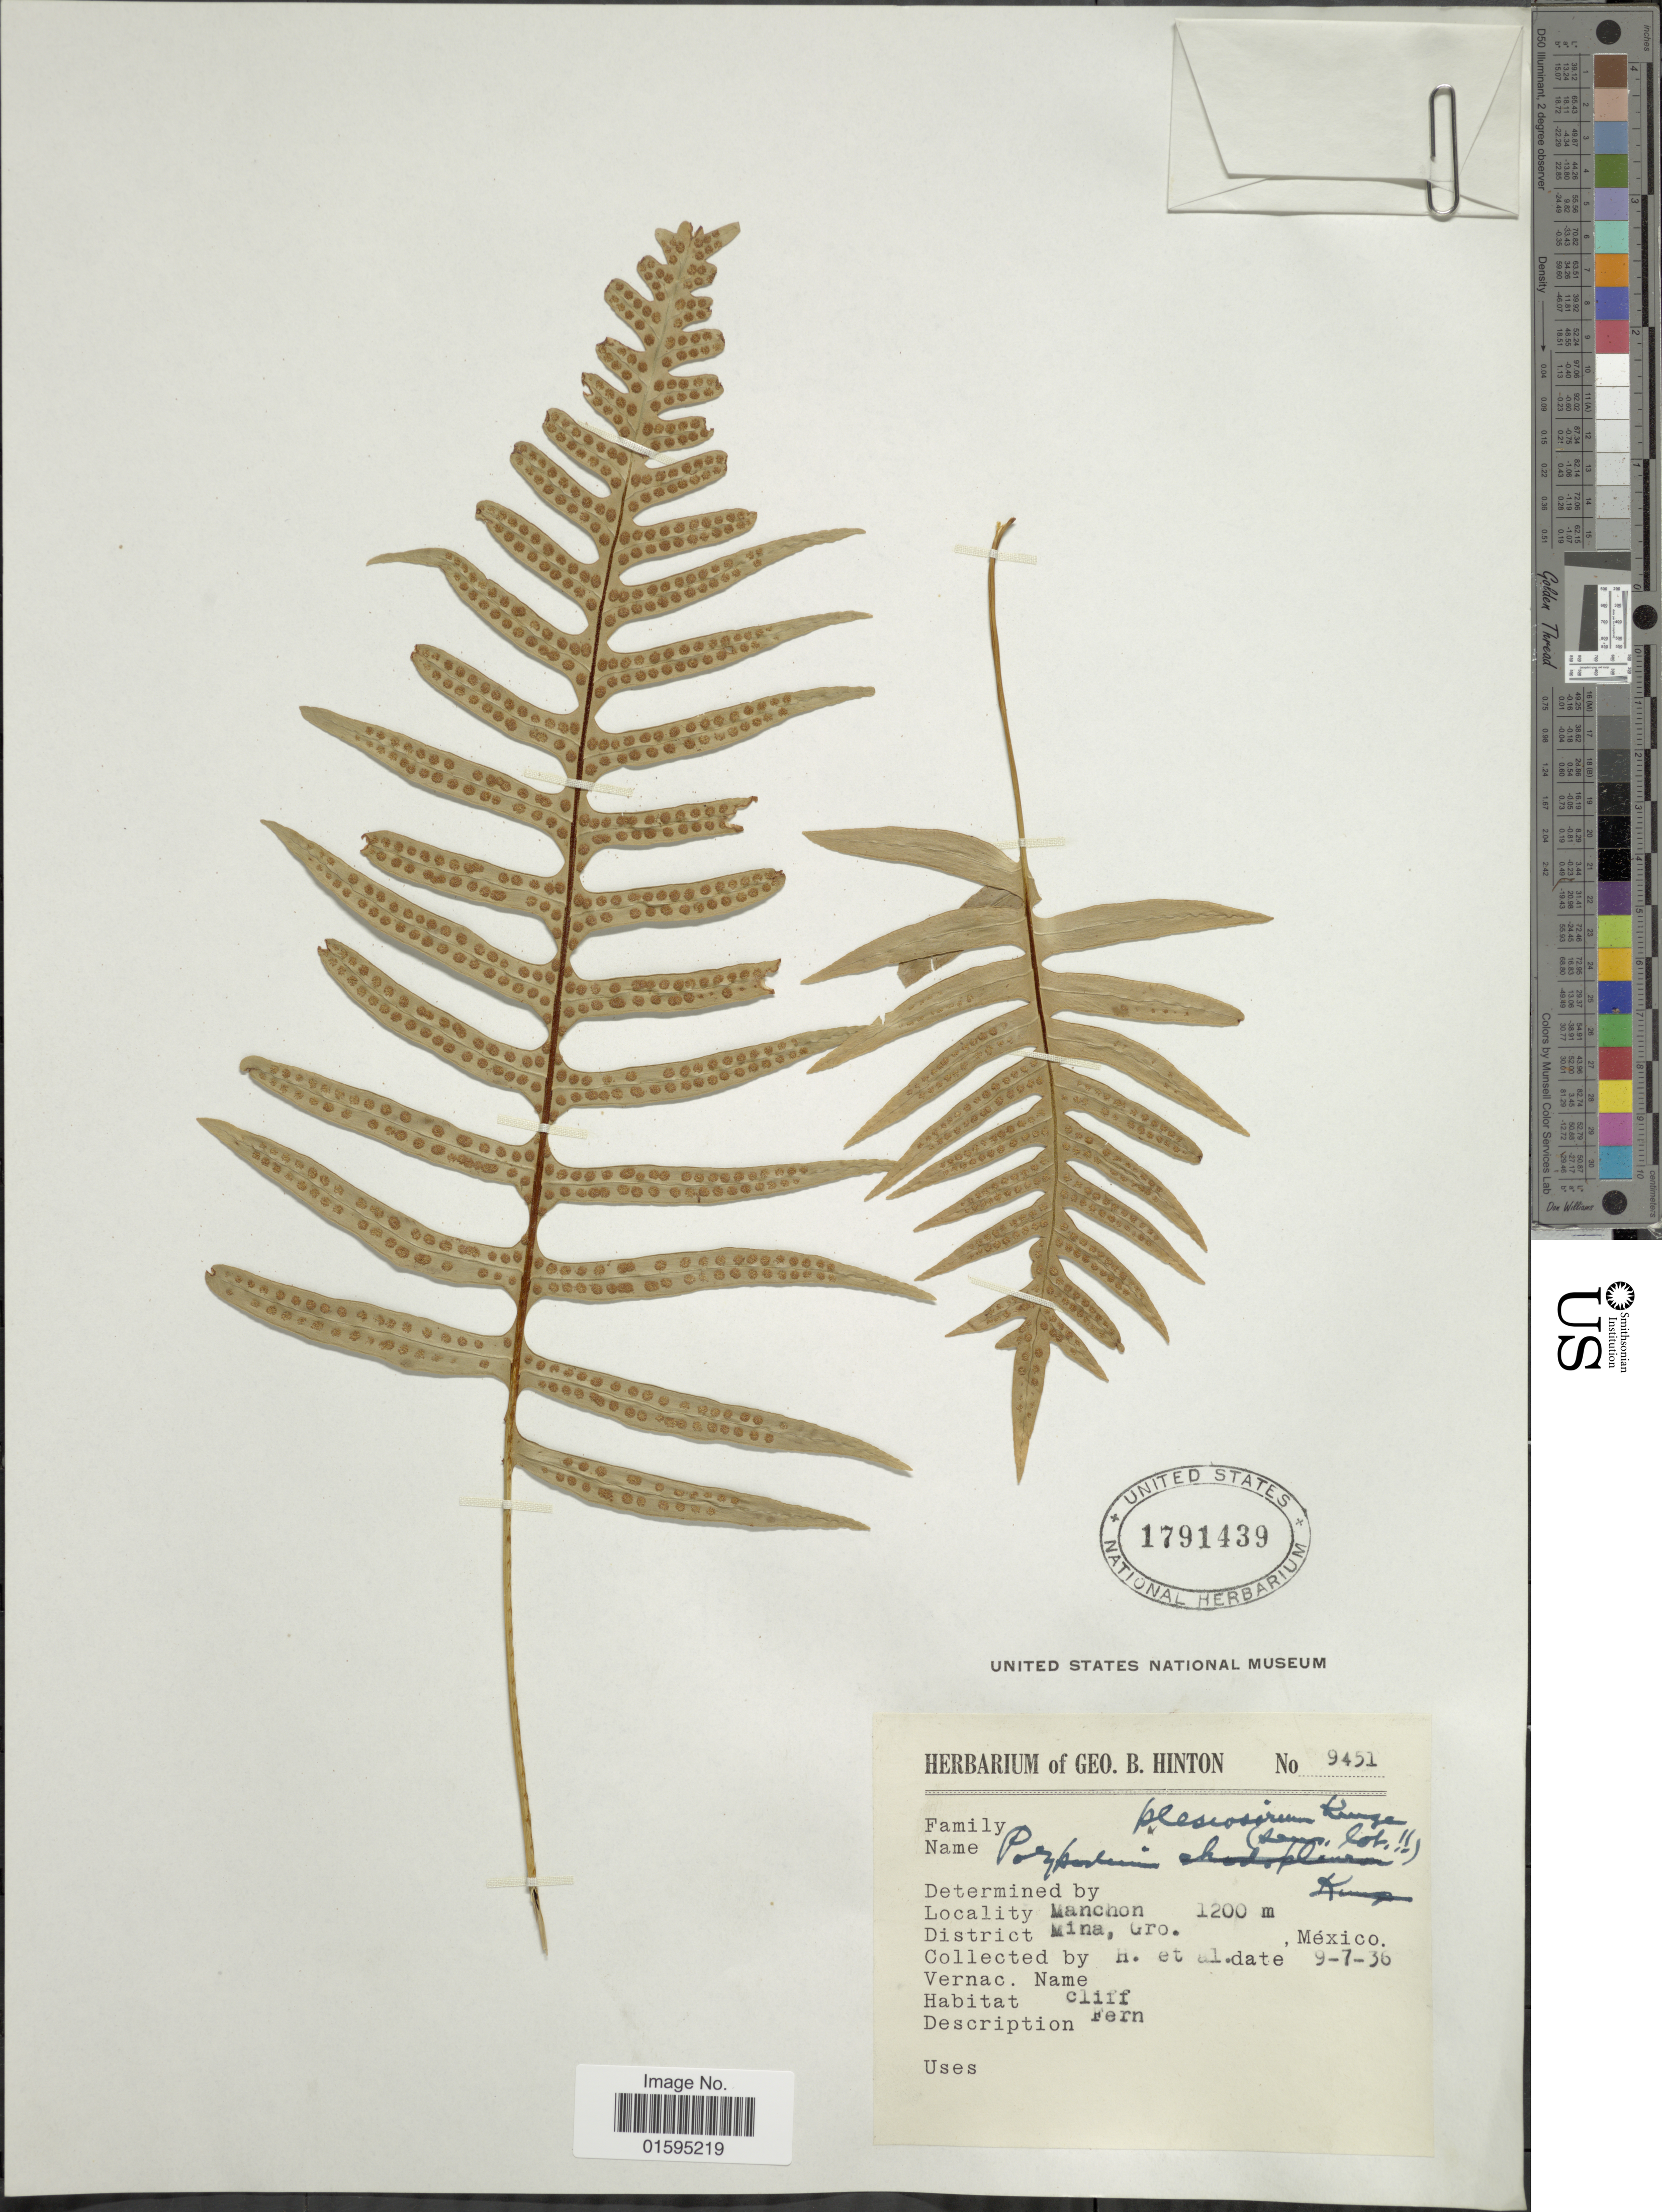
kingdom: Plantae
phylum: Tracheophyta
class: Polypodiopsida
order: Polypodiales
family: Polypodiaceae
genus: Polypodium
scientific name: Polypodium fuscopetiolatum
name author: A.R. Sm.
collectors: G. B. Hinton & et al.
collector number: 9451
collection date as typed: Transcribed d/m/y: 9/7/36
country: Mexico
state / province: Guerrero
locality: Manchon, District Mina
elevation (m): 1200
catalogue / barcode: US 1791439